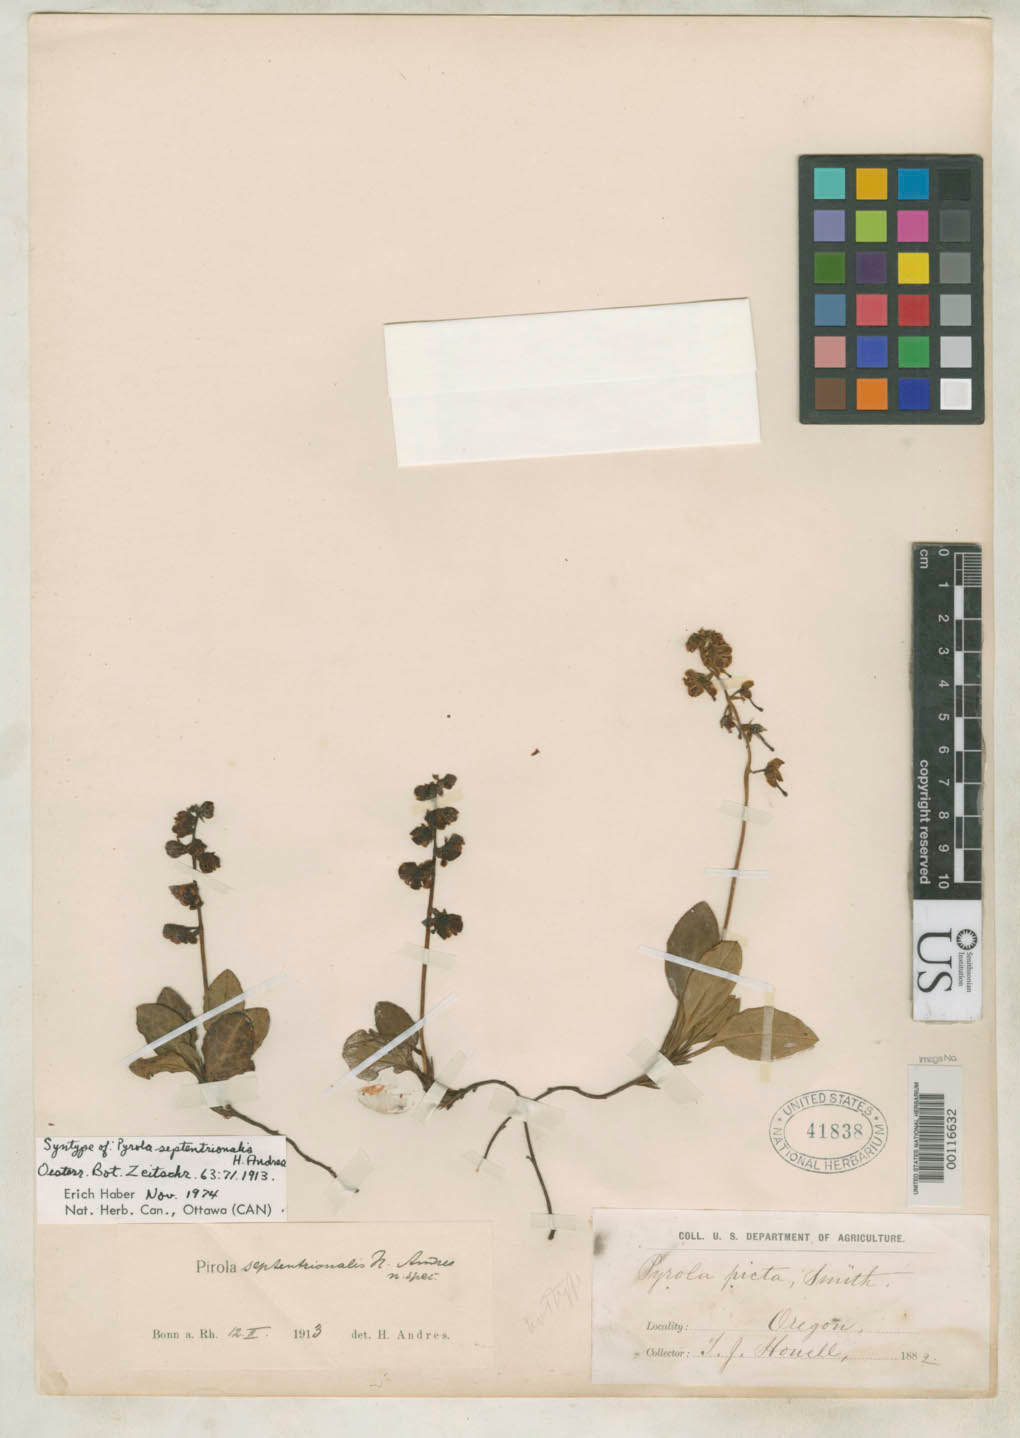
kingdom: Plantae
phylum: Tracheophyta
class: Magnoliopsida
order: Ericales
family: Ericaceae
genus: Pyrola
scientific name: Pyrola septentrionalis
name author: Andres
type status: Syntype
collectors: T. J. Howell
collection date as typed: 1882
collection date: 1882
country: United States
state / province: Oregon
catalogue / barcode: US 41838